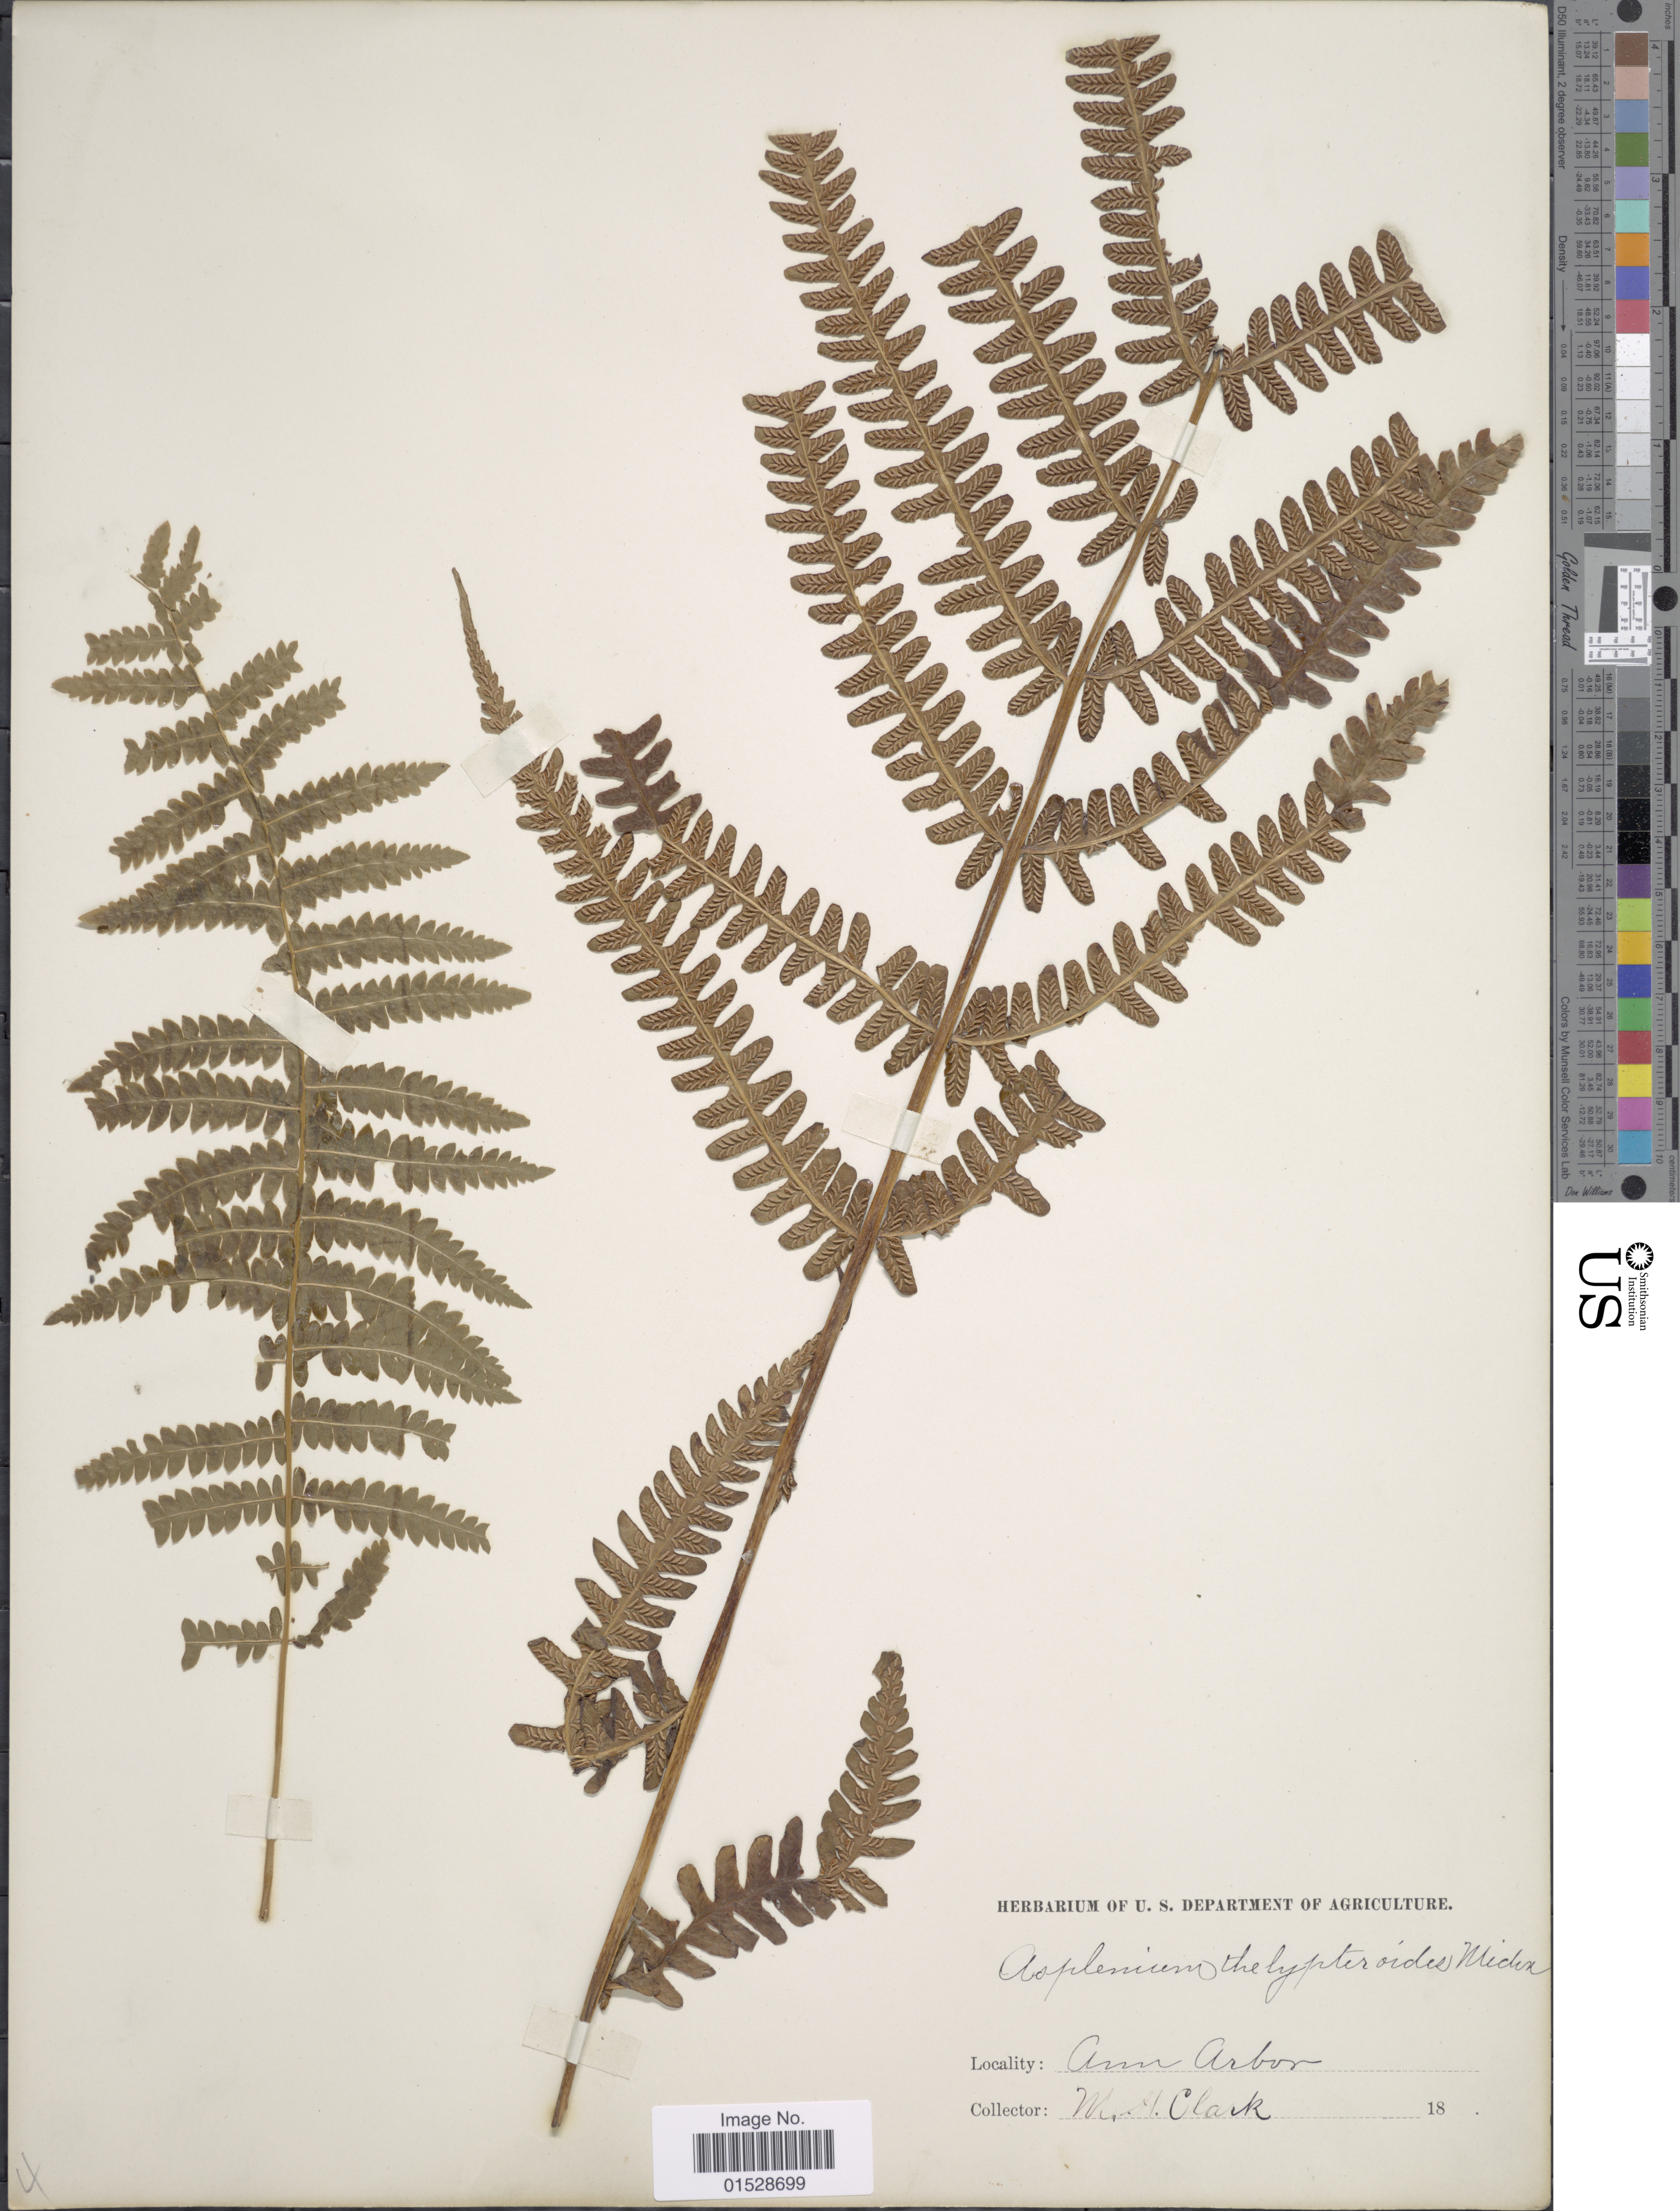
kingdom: Plantae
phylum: Tracheophyta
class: Polypodiopsida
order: Polypodiales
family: Athyriaceae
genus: Deparia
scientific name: Deparia acrostichoides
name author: (Sw.) M. Kato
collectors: M. Clark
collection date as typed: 18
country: United States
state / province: Michigan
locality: Ann Arbor